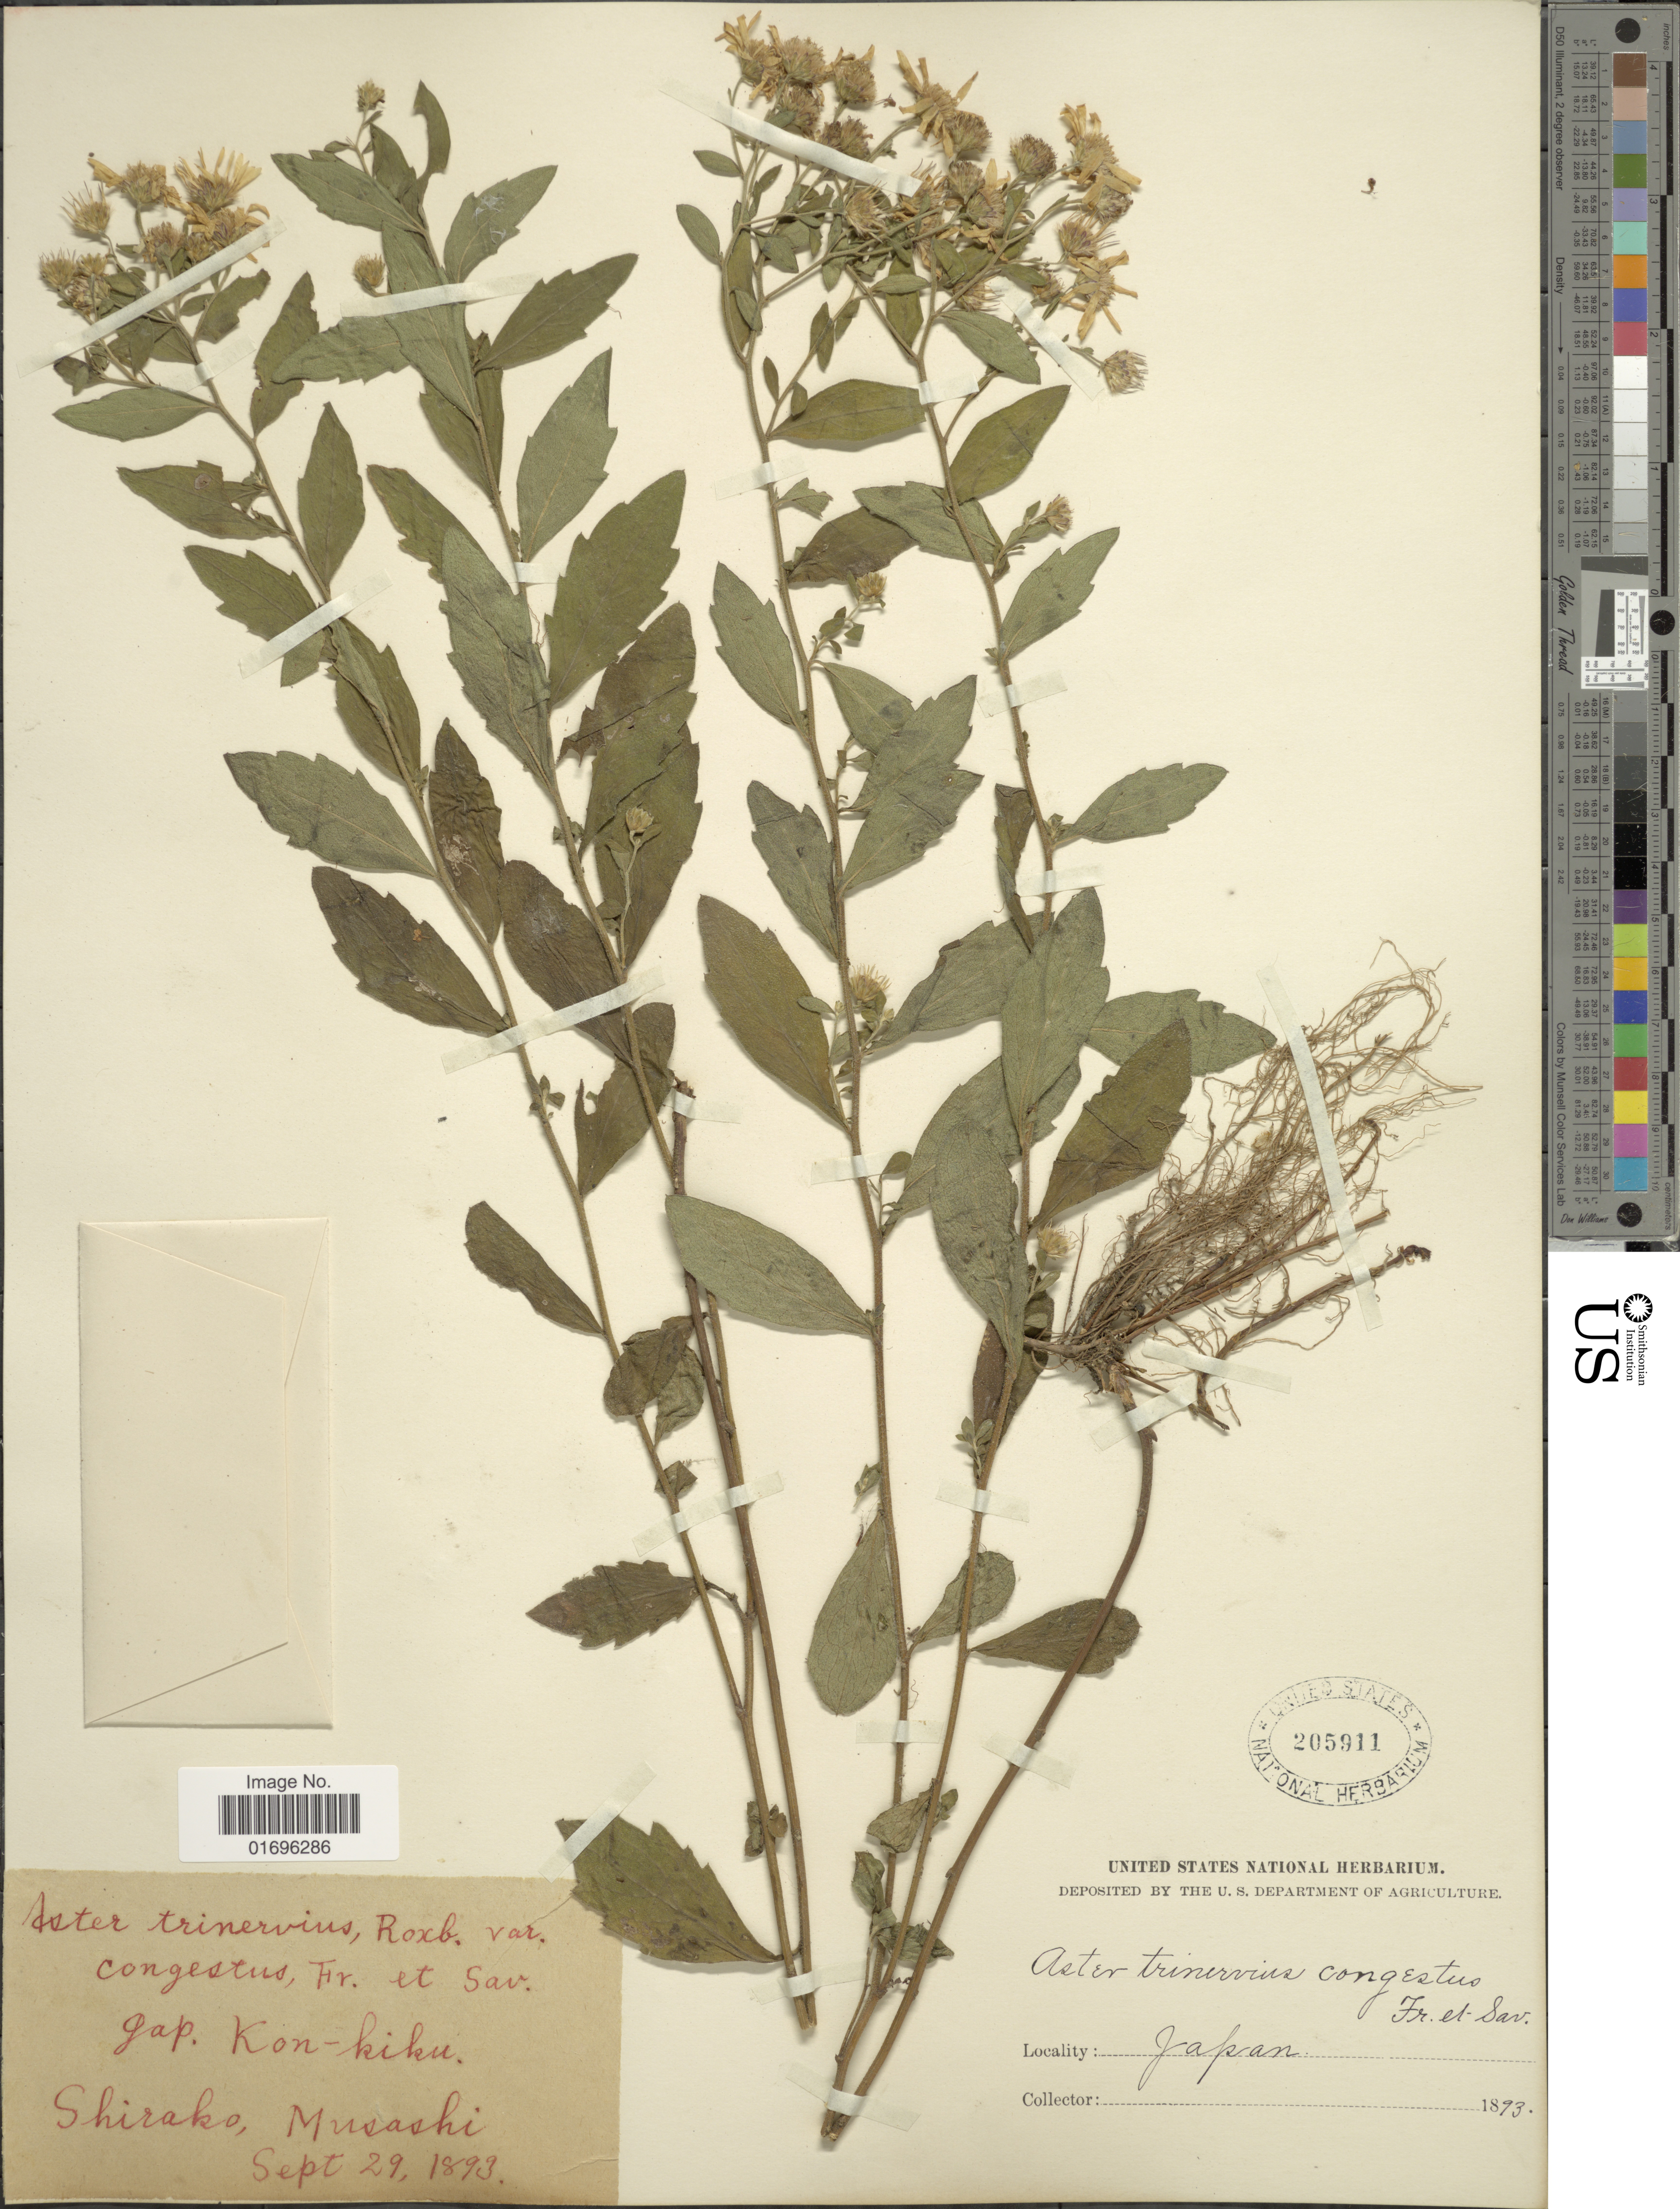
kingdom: Plantae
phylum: Tracheophyta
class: Magnoliopsida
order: Asterales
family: Asteraceae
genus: Aster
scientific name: Aster ageratoides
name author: Turcz.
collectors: U.S. National Herbarium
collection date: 1893-09-29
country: Japan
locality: Jap. Kon-kiku. Shirako, Musashi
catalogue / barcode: US 205911